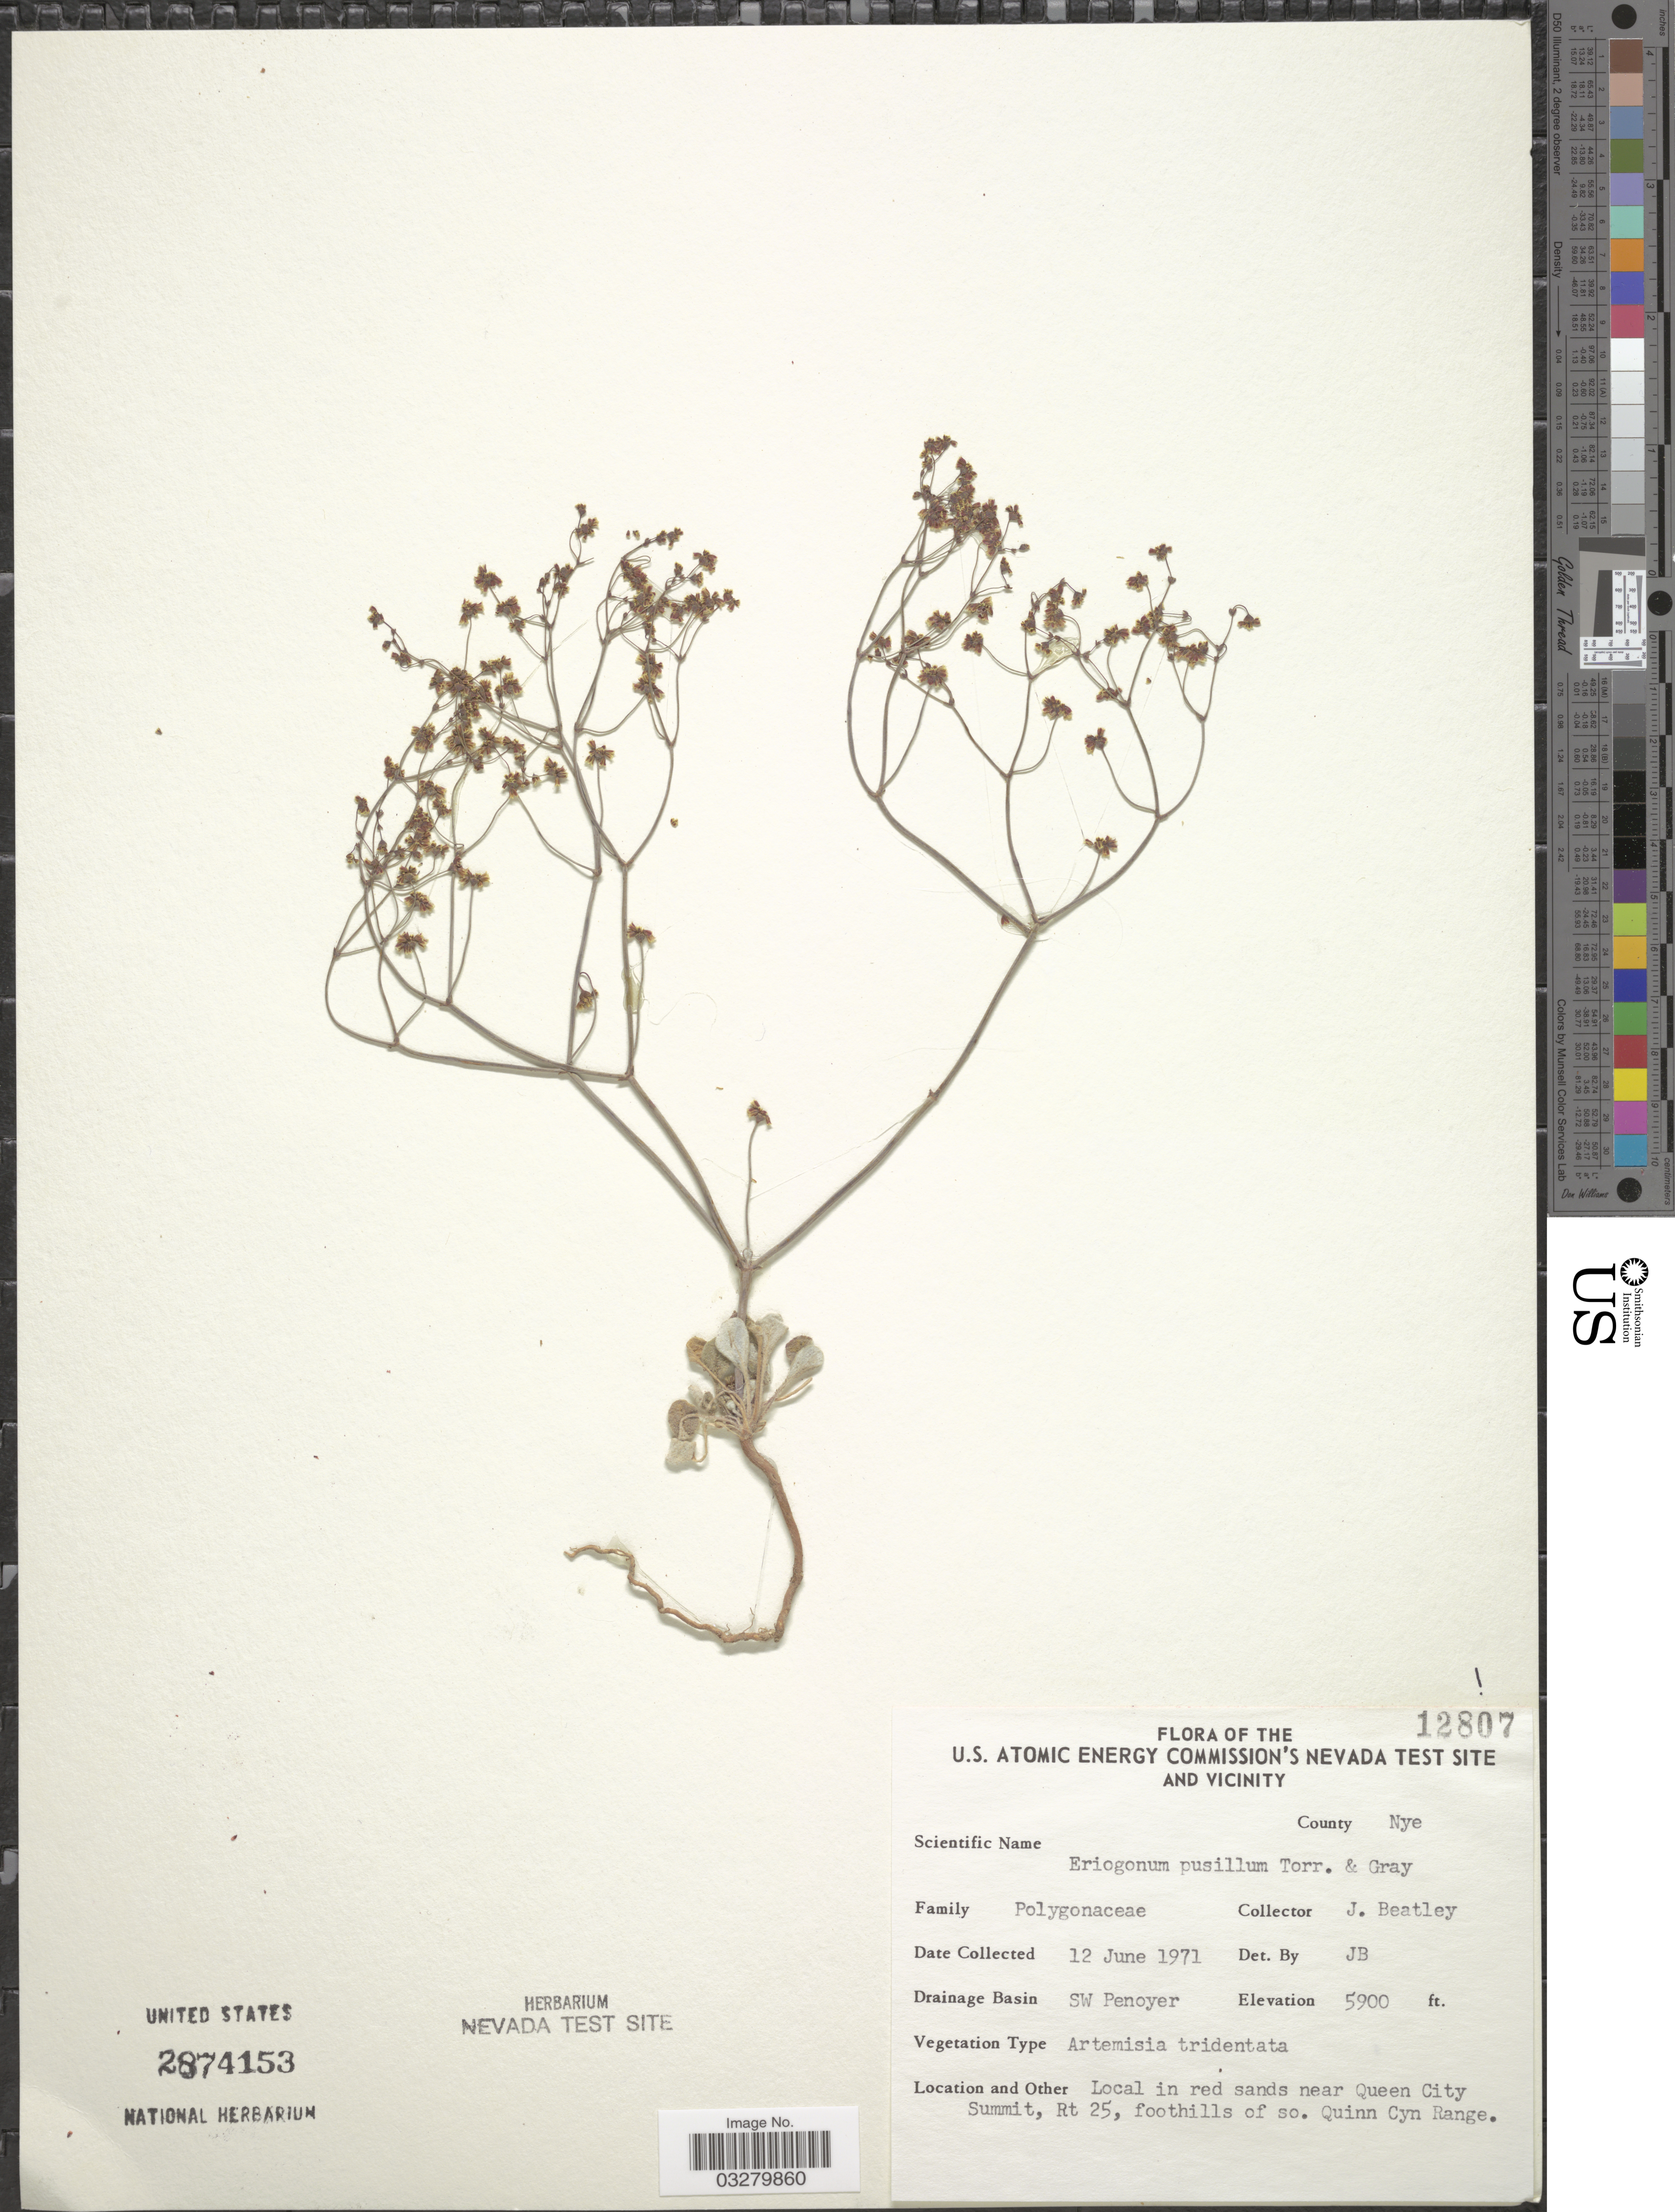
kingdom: Plantae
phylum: Tracheophyta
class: Magnoliopsida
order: Caryophyllales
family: Polygonaceae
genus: Eriogonum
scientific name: Eriogonum pusillum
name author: Torr. & A. Gray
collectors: J. C. Beatley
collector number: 12807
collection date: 1971-06-12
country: United States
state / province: Nevada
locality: U.S. Atomic Energy Commission's Nevada Test Site and Vicinity. County Nye. Drainage Basin SW Penoyer. Local in red sands near Queen City Summit, Rt 25, foothills of so. Quinn Cyn Range.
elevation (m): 1798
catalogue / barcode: US 2874153